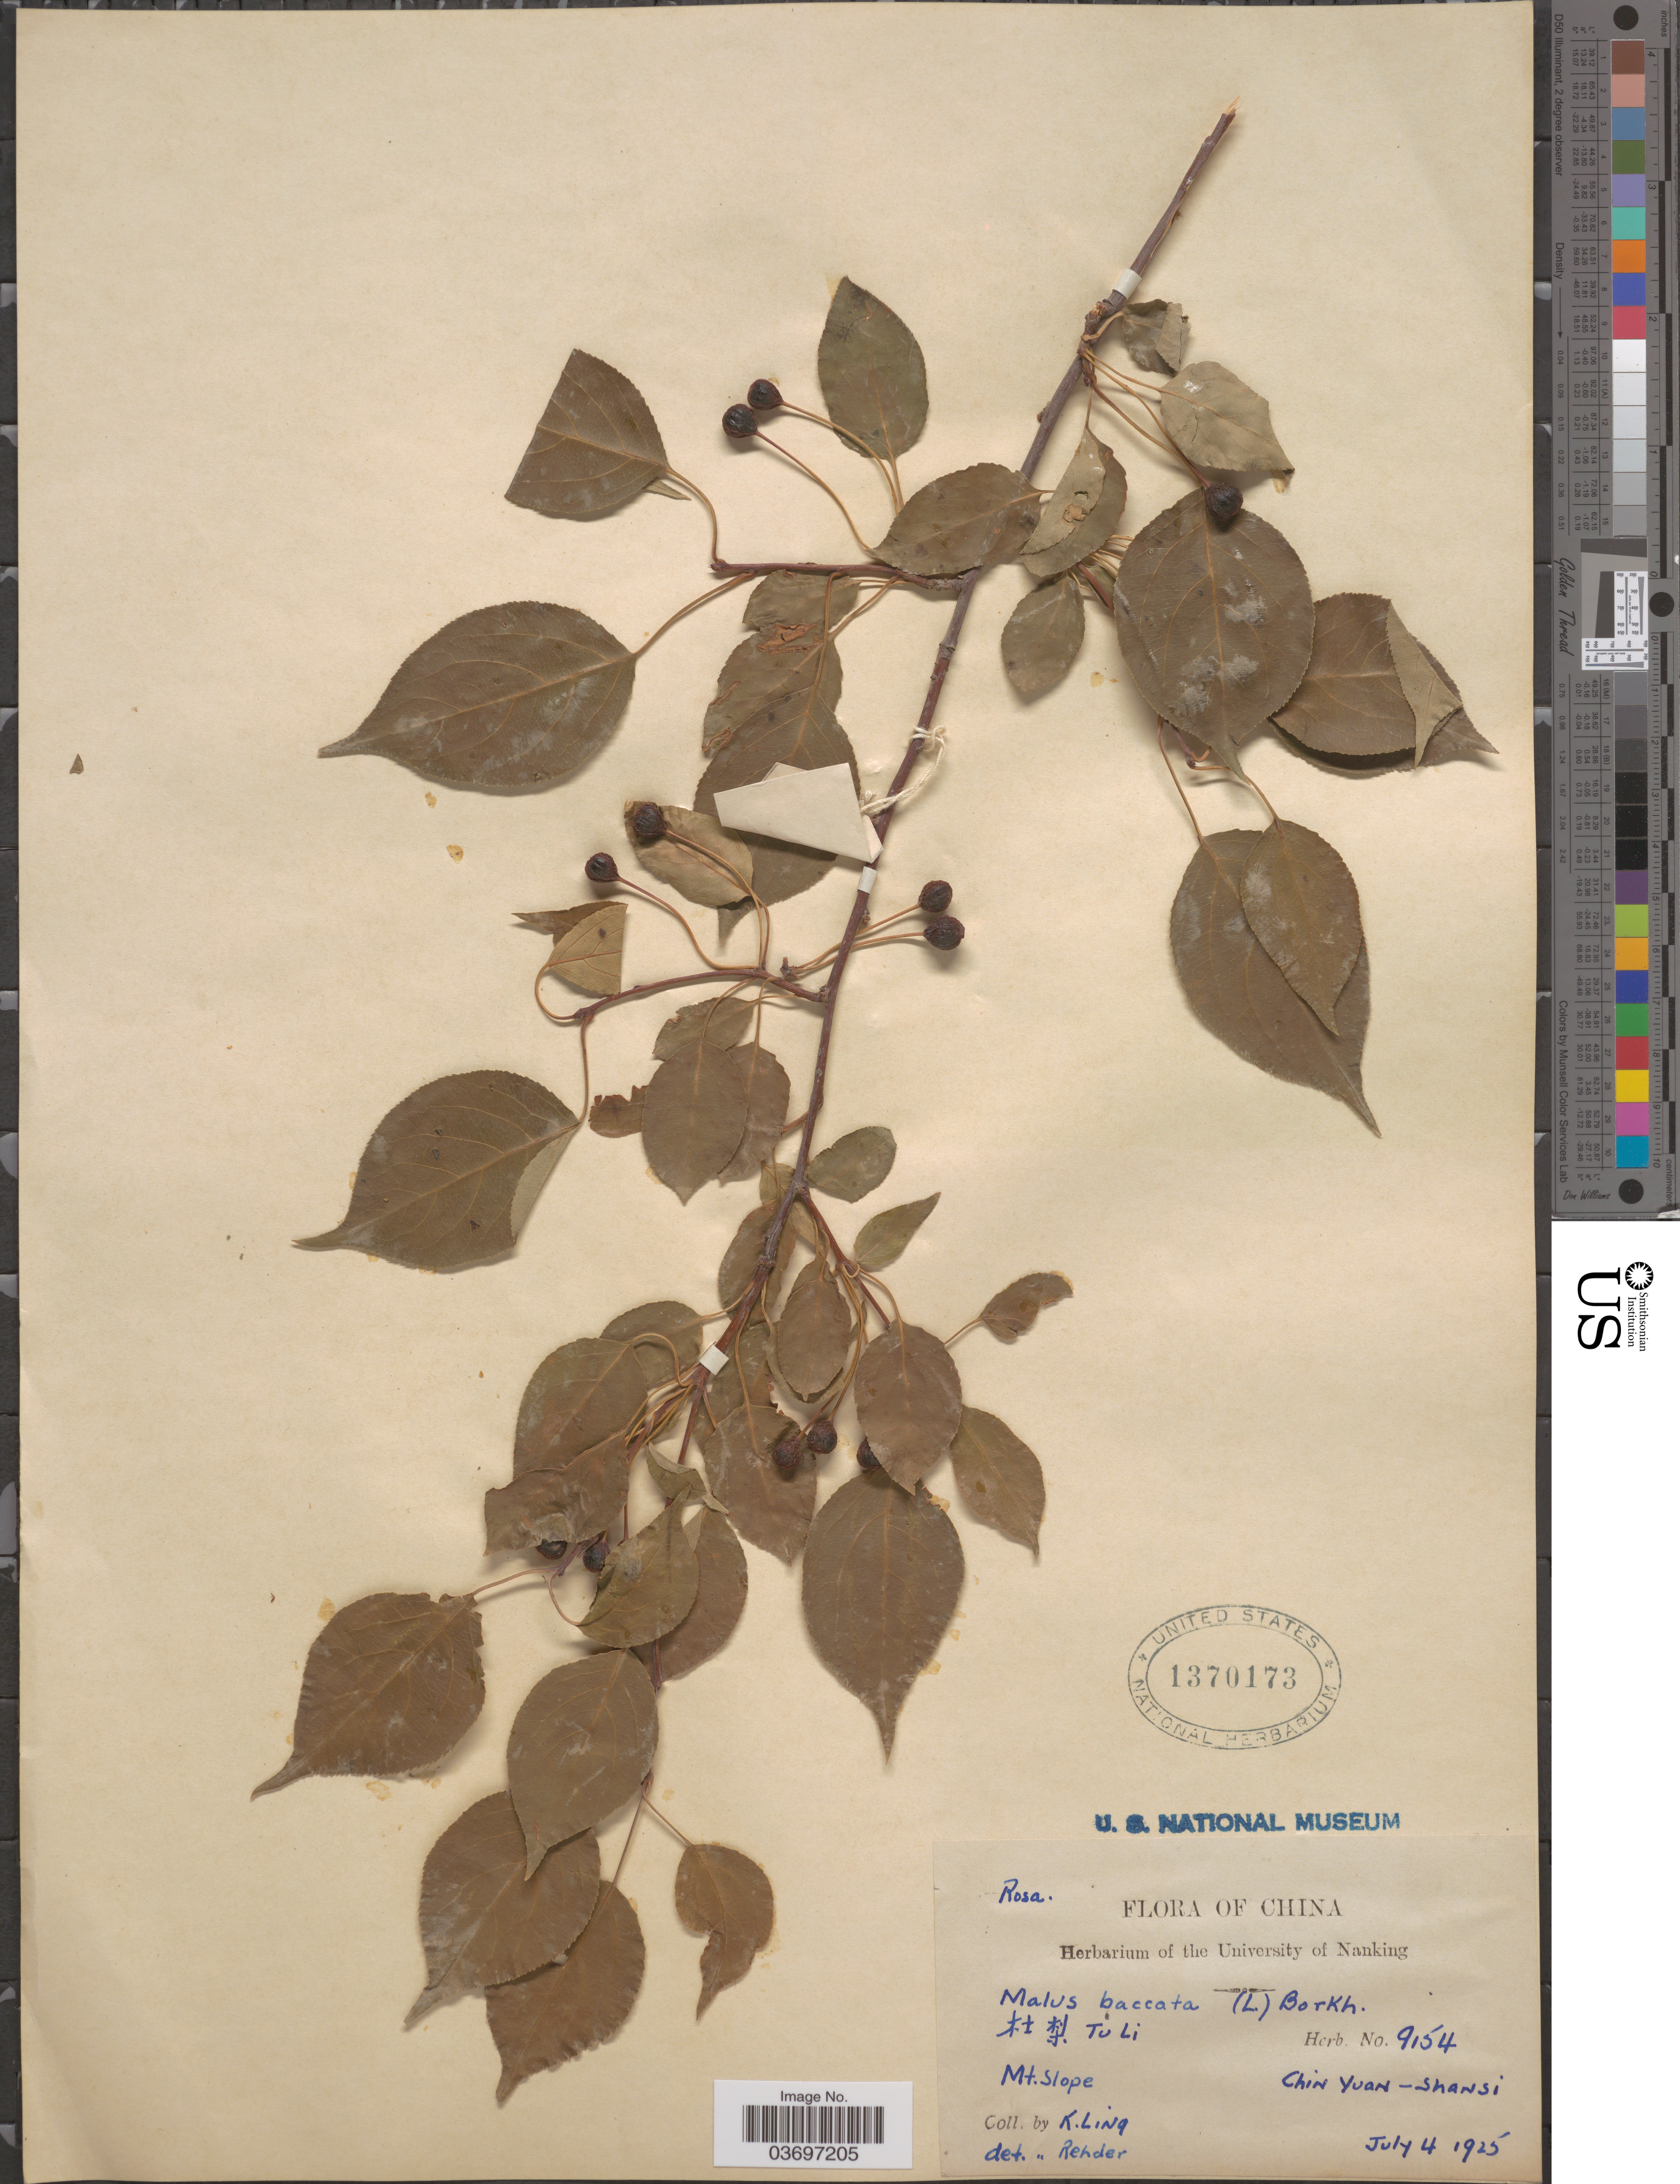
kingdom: Plantae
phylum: Tracheophyta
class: Magnoliopsida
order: Rosales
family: Rosaceae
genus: Malus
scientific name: Malus baccata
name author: (L.) Borkh.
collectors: K. Ling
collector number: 9154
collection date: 1925-07-04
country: China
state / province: Shanxi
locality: X Tu li. [unsure placement] Mt. Slope. Chin Yuan-Shansi.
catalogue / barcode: US 1370173